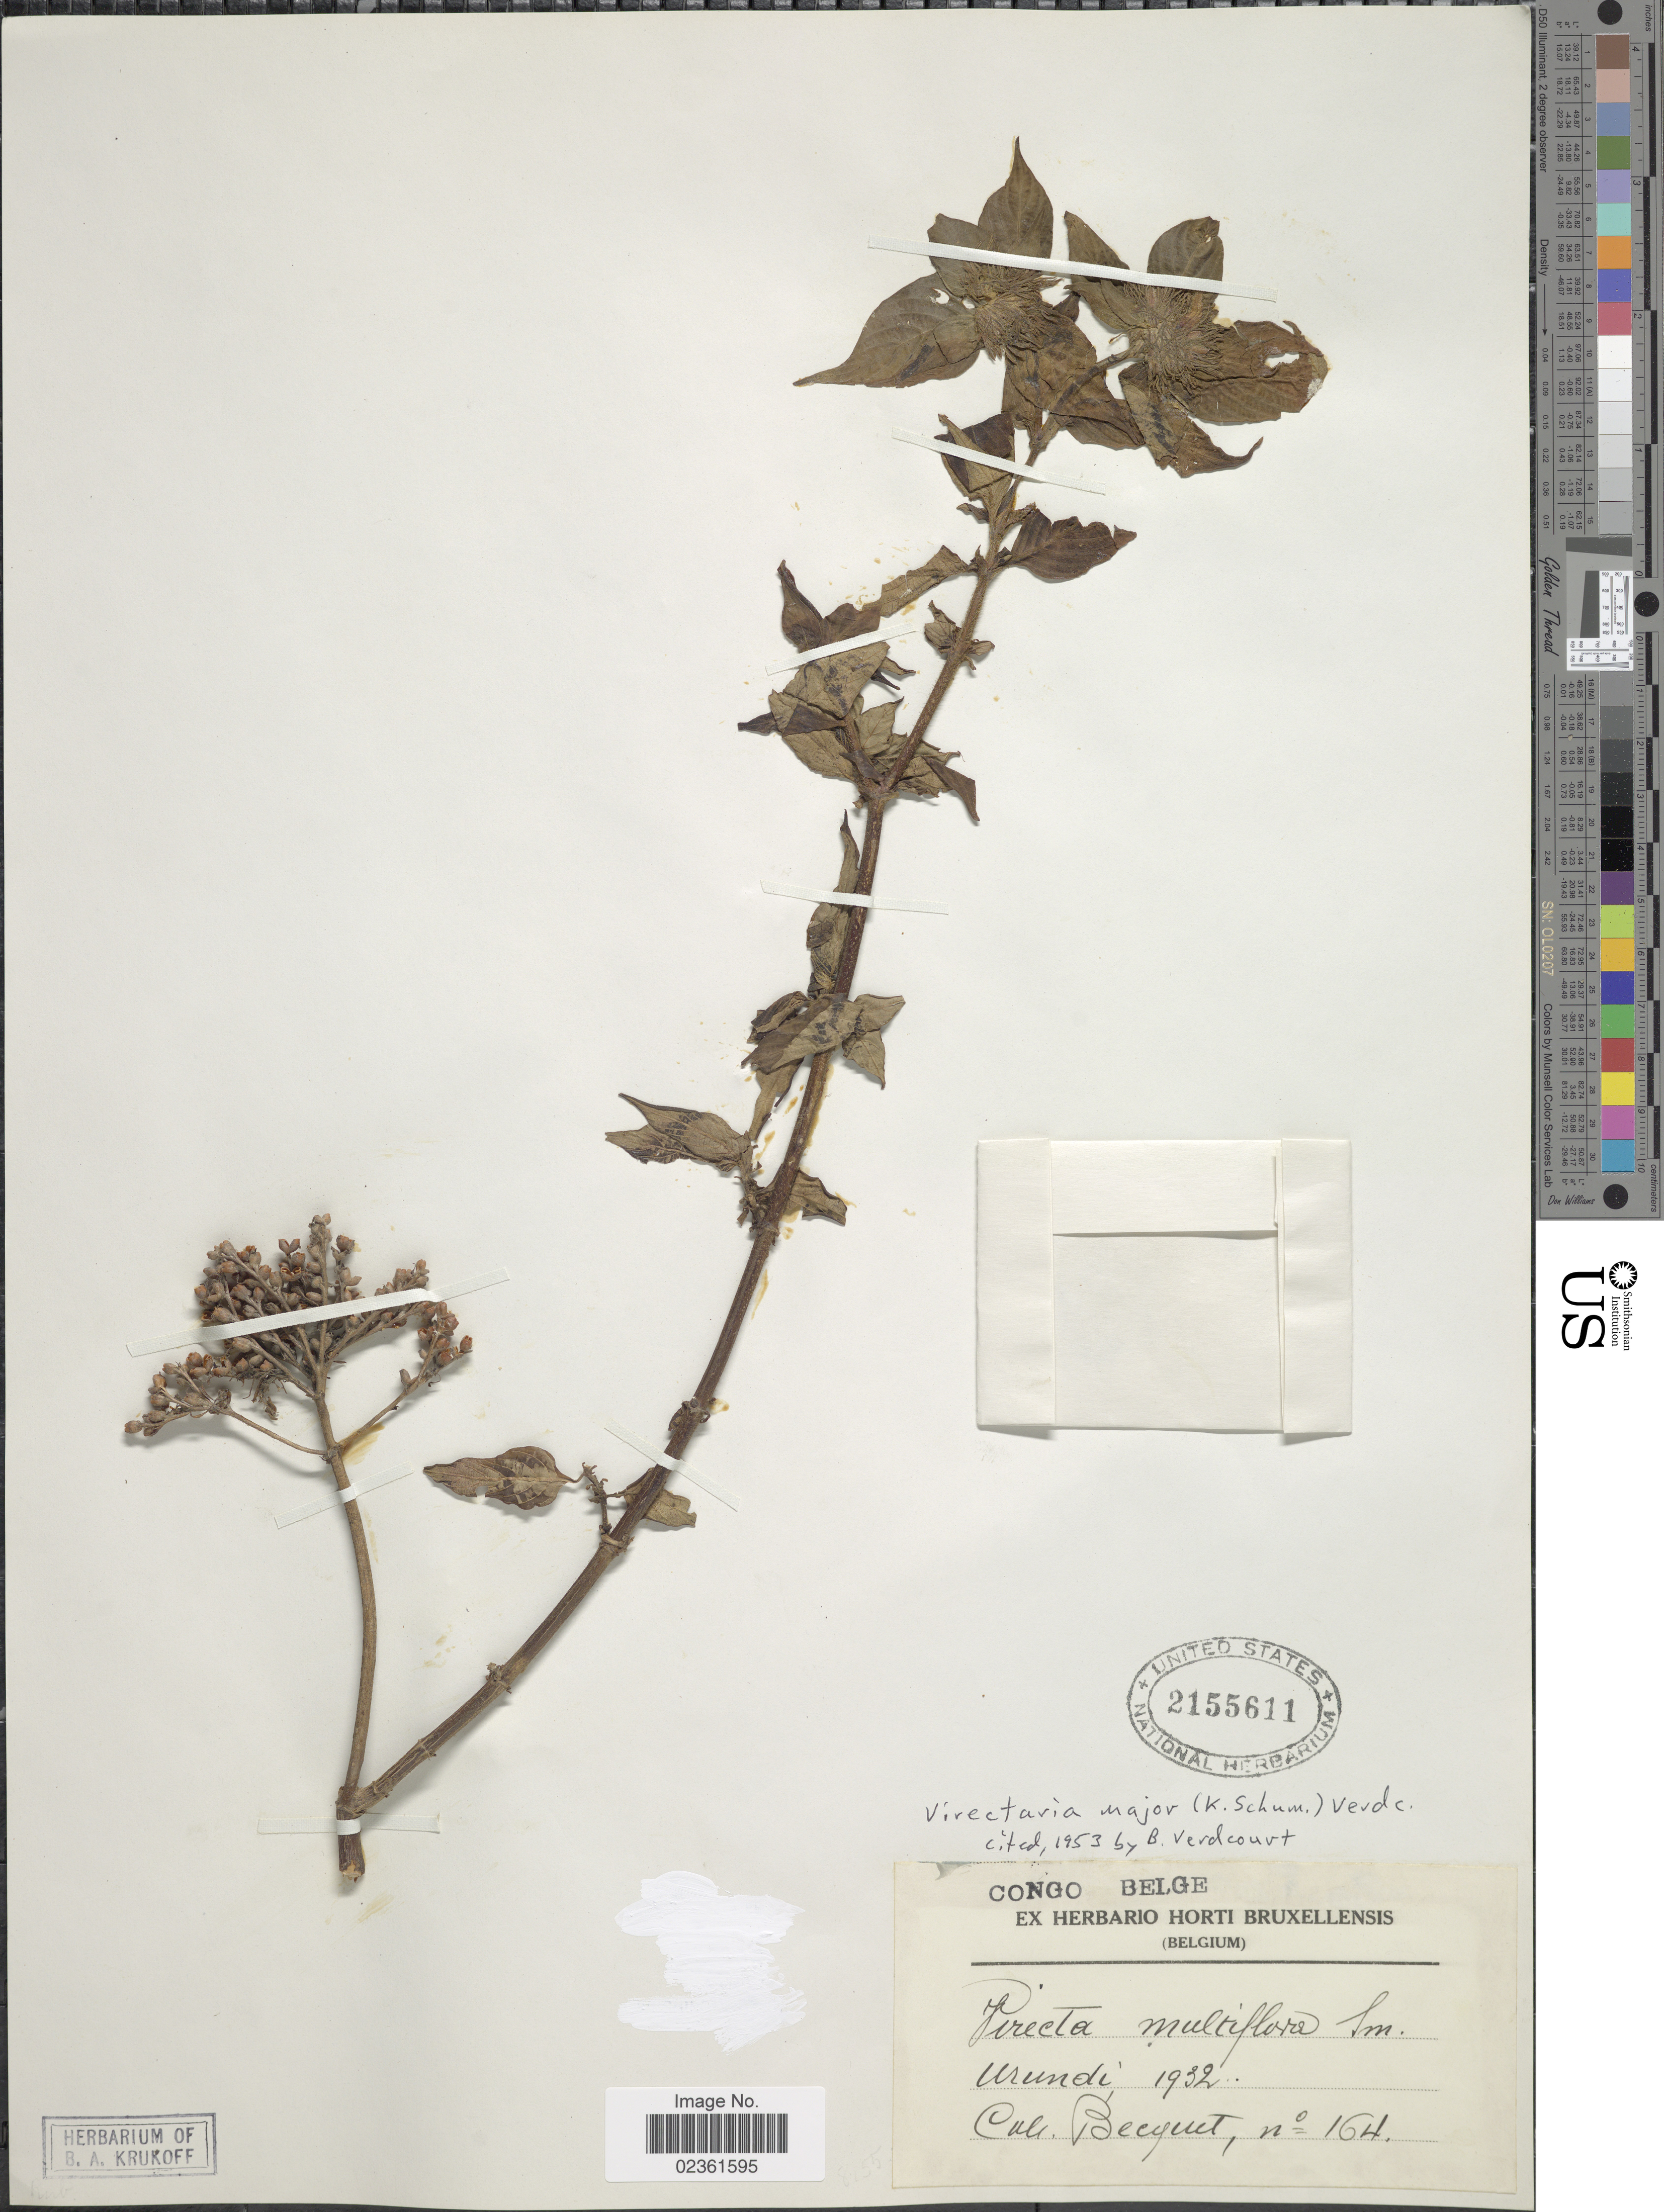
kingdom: Plantae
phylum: Tracheophyta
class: Magnoliopsida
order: Gentianales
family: Rubiaceae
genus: Virectaria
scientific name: Virectaria major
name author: (K. Schum.) Verdc.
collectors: Becquet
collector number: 164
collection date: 1932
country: Burundi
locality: Congo Belge, Urundi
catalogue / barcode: US 2155611